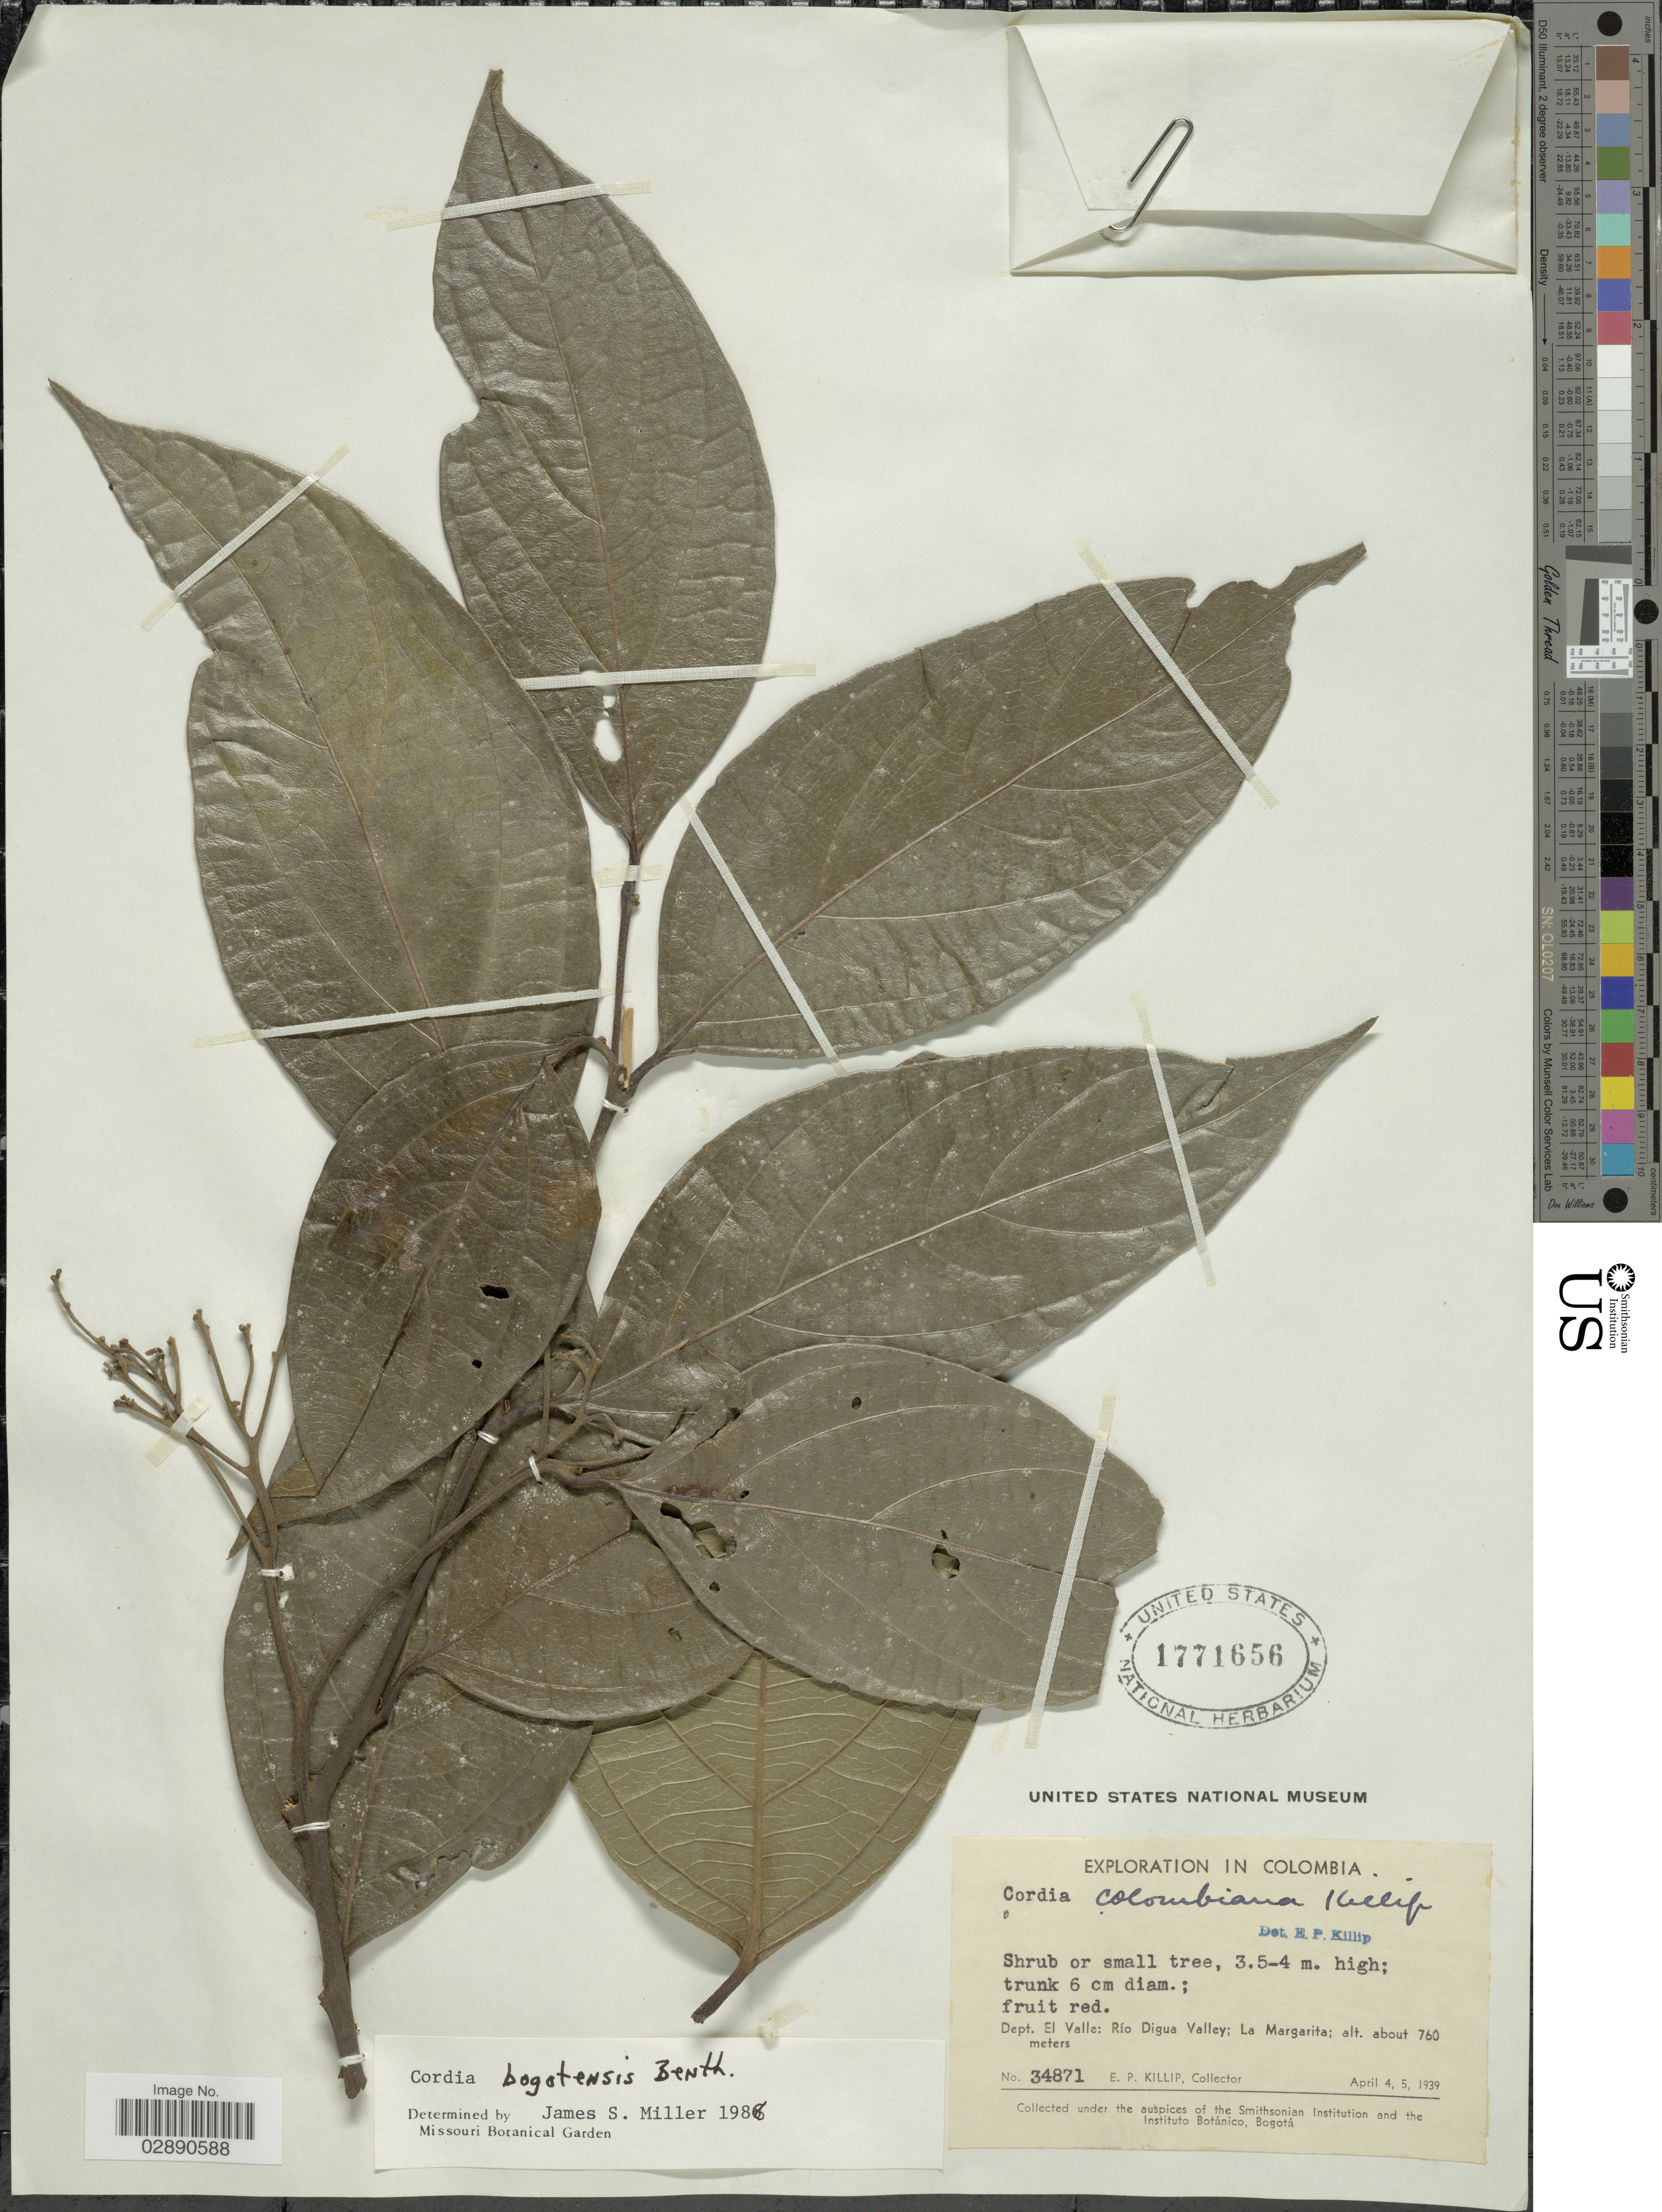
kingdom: Plantae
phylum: Tracheophyta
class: Magnoliopsida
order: Boraginales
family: Cordiaceae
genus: Cordia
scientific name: Cordia bogotensis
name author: Benth.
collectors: E. P. Killip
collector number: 34871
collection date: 1939-04-04/1939-04-05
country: Colombia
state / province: Valle del Cauca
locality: Dept. El Valle: Río Digua Valley; La Margarita.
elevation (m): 760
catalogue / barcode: US 1771656